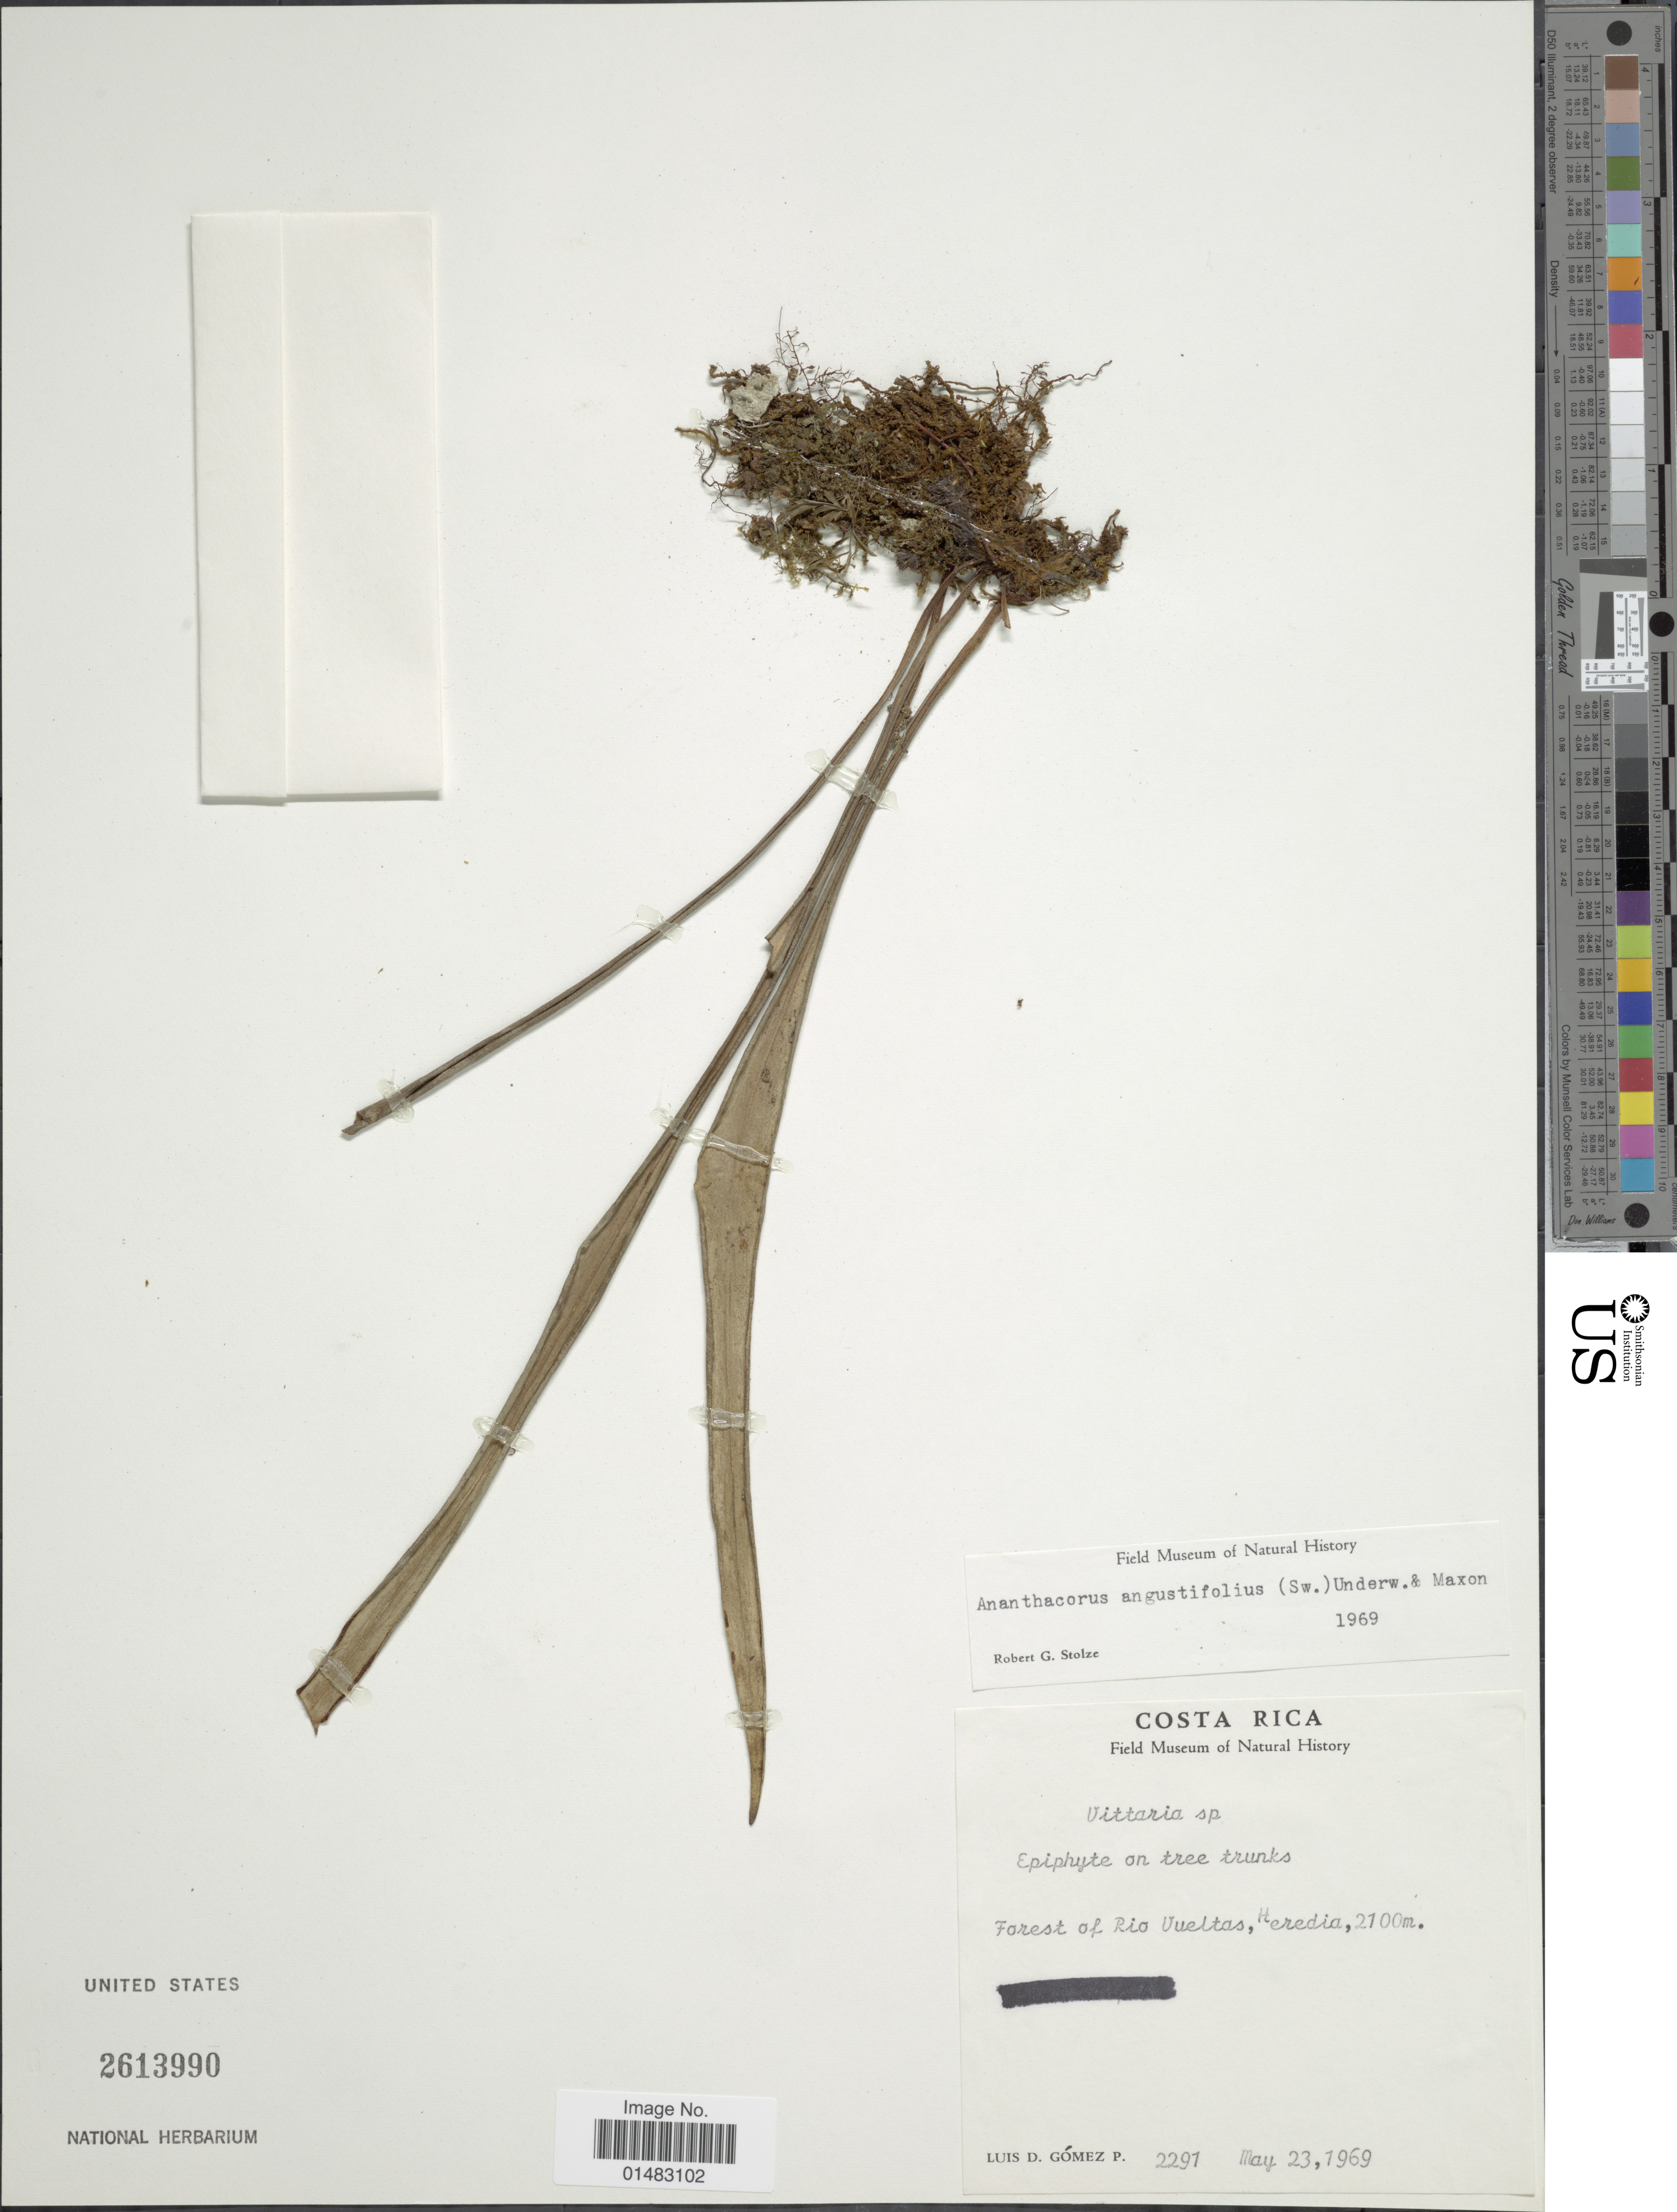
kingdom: Plantae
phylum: Tracheophyta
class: Polypodiopsida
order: Polypodiales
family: Pteridaceae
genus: Ananthacorus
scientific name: Ananthacorus angustifolius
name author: (Sw.) Underw. & Maxon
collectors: L. D. Gómez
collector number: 2291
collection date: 1969-05-23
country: Costa Rica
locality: Forest of Rio Vueltas, Herndia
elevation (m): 2100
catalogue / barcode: US 2613990